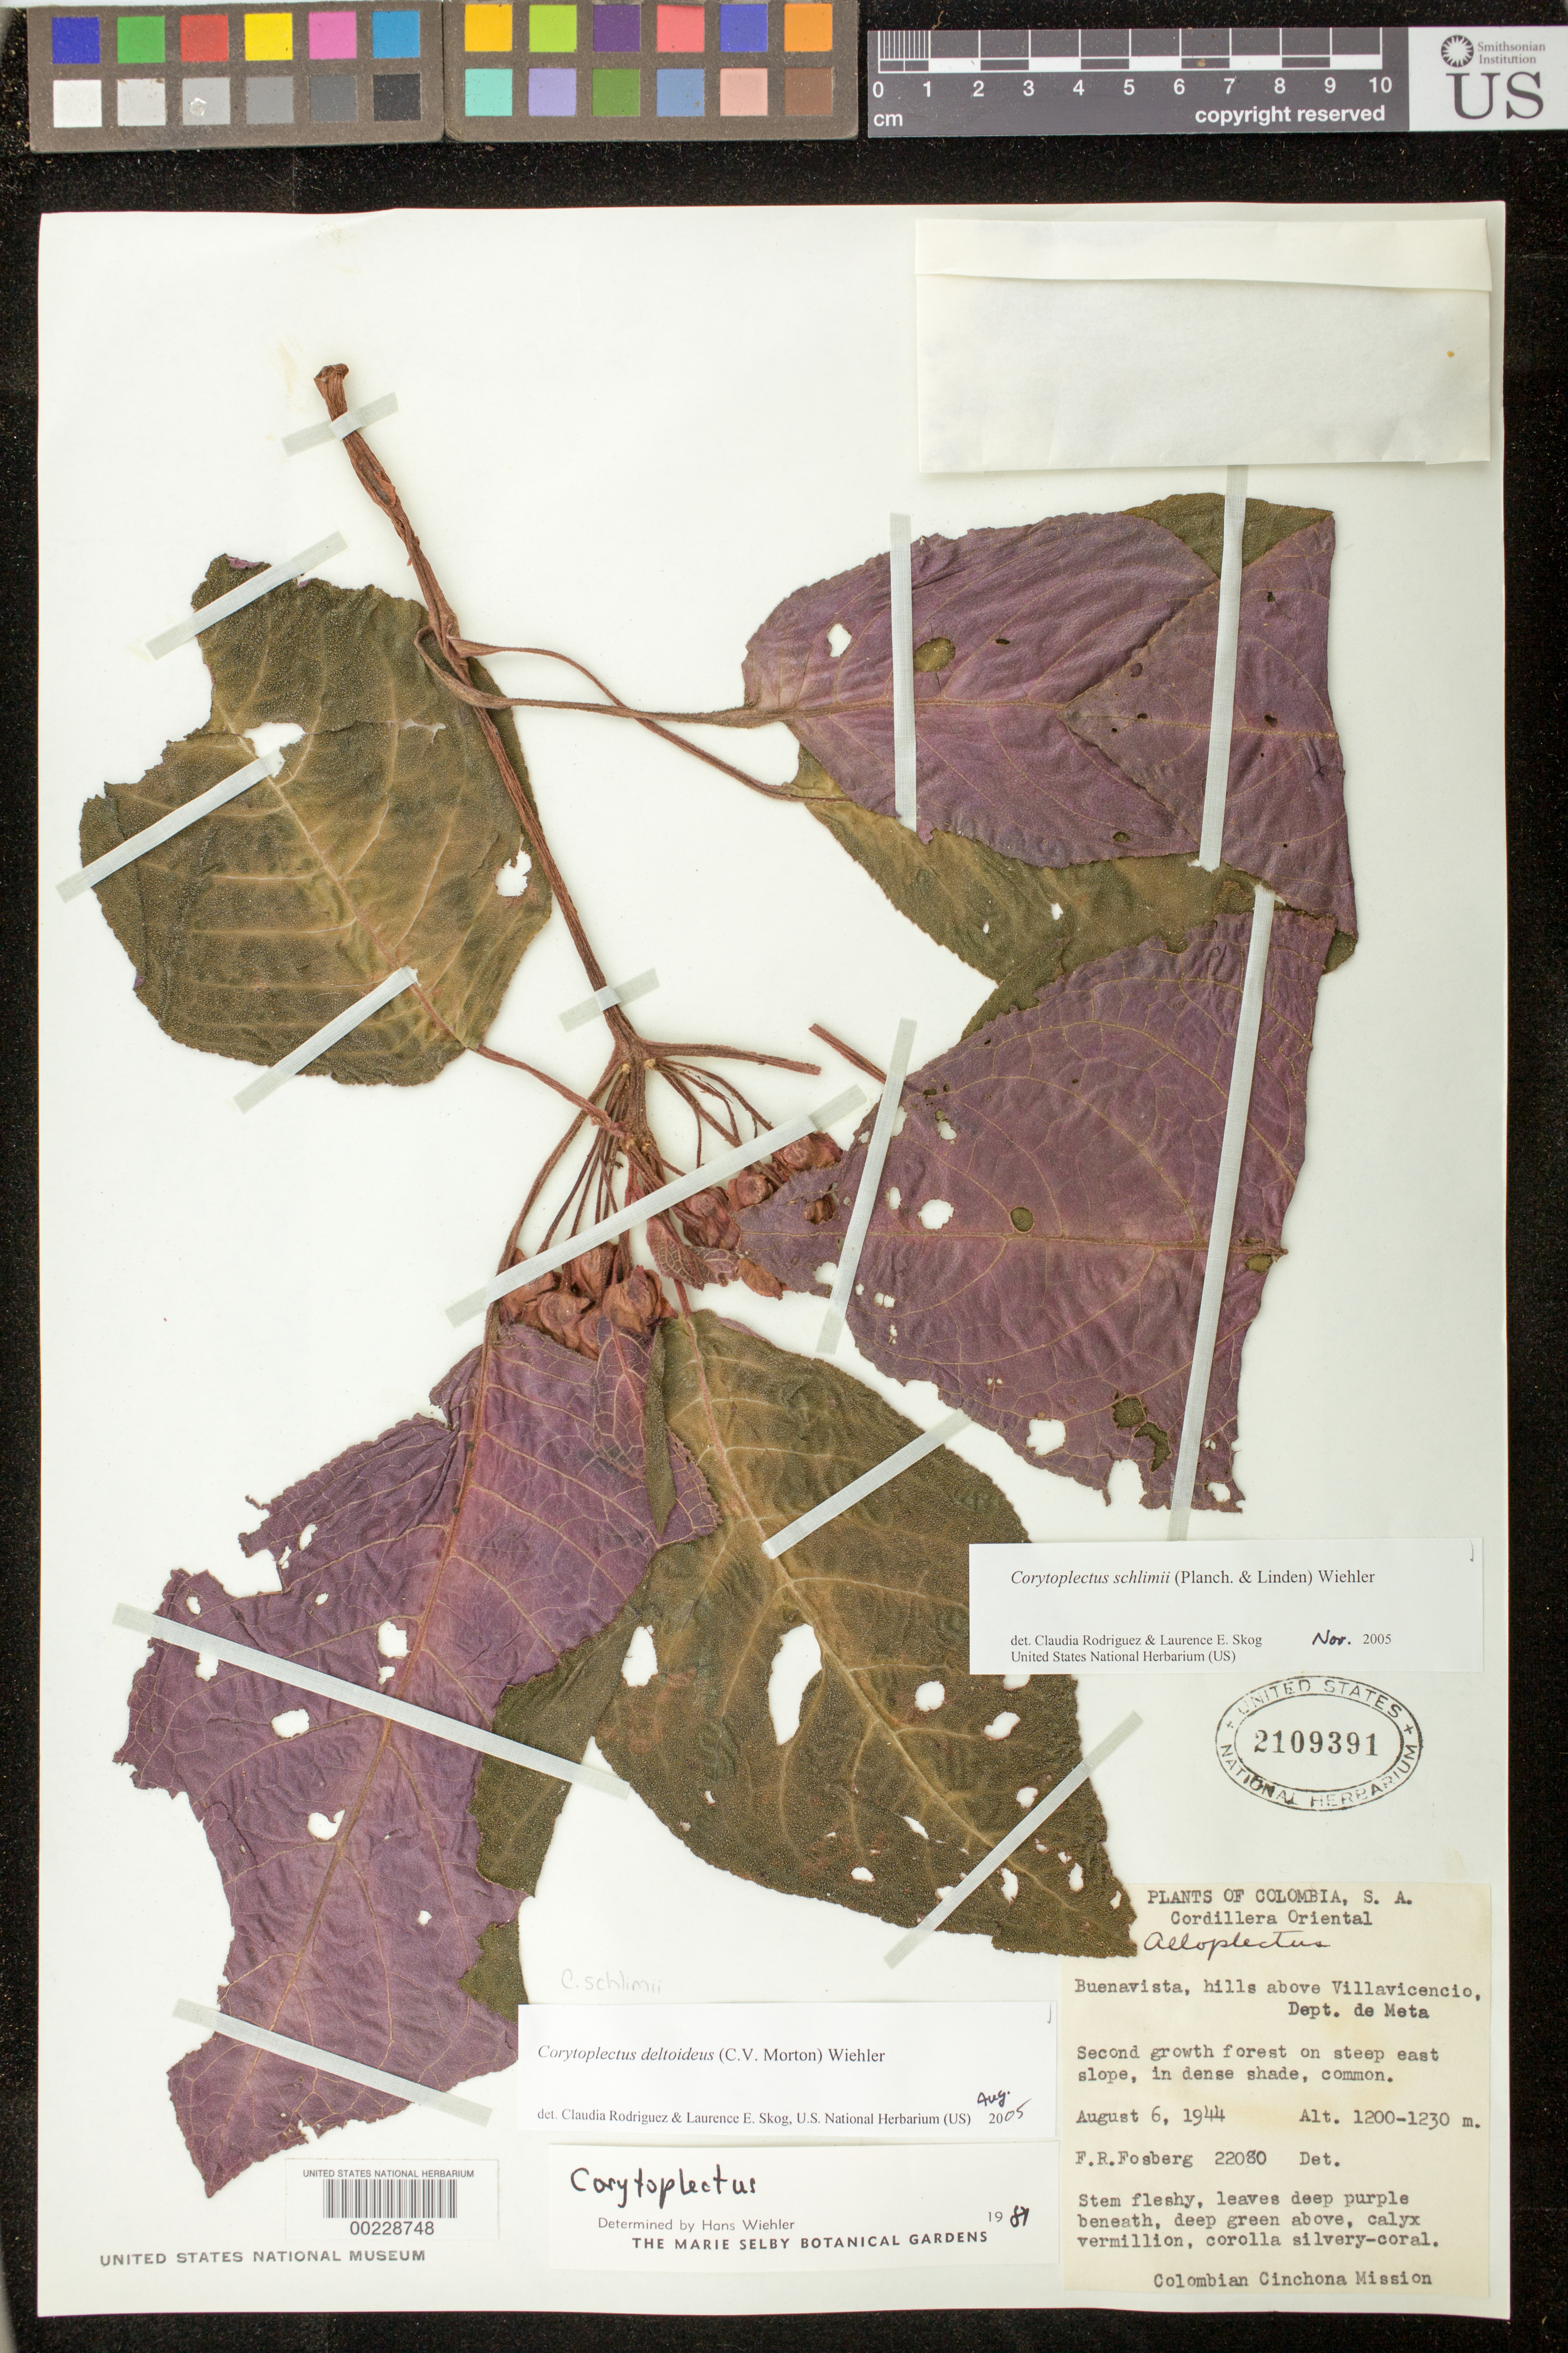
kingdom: Plantae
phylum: Tracheophyta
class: Magnoliopsida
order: Lamiales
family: Gesneriaceae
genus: Corytoplectus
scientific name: Corytoplectus schlimii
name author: (Planch. & Linden) Wiehler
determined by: Rodríguez-Flores, C. I.; Skog, L. E.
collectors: F. R. Fosberg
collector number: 22080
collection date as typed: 06 Aug 1944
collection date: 1944-08-06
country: Colombia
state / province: Meta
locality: Cordillera Oriental, Buenavista, hills above Villavicencio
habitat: Second growth forest on steep east slope, in dense shade, common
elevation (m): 1200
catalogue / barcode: US 2109391